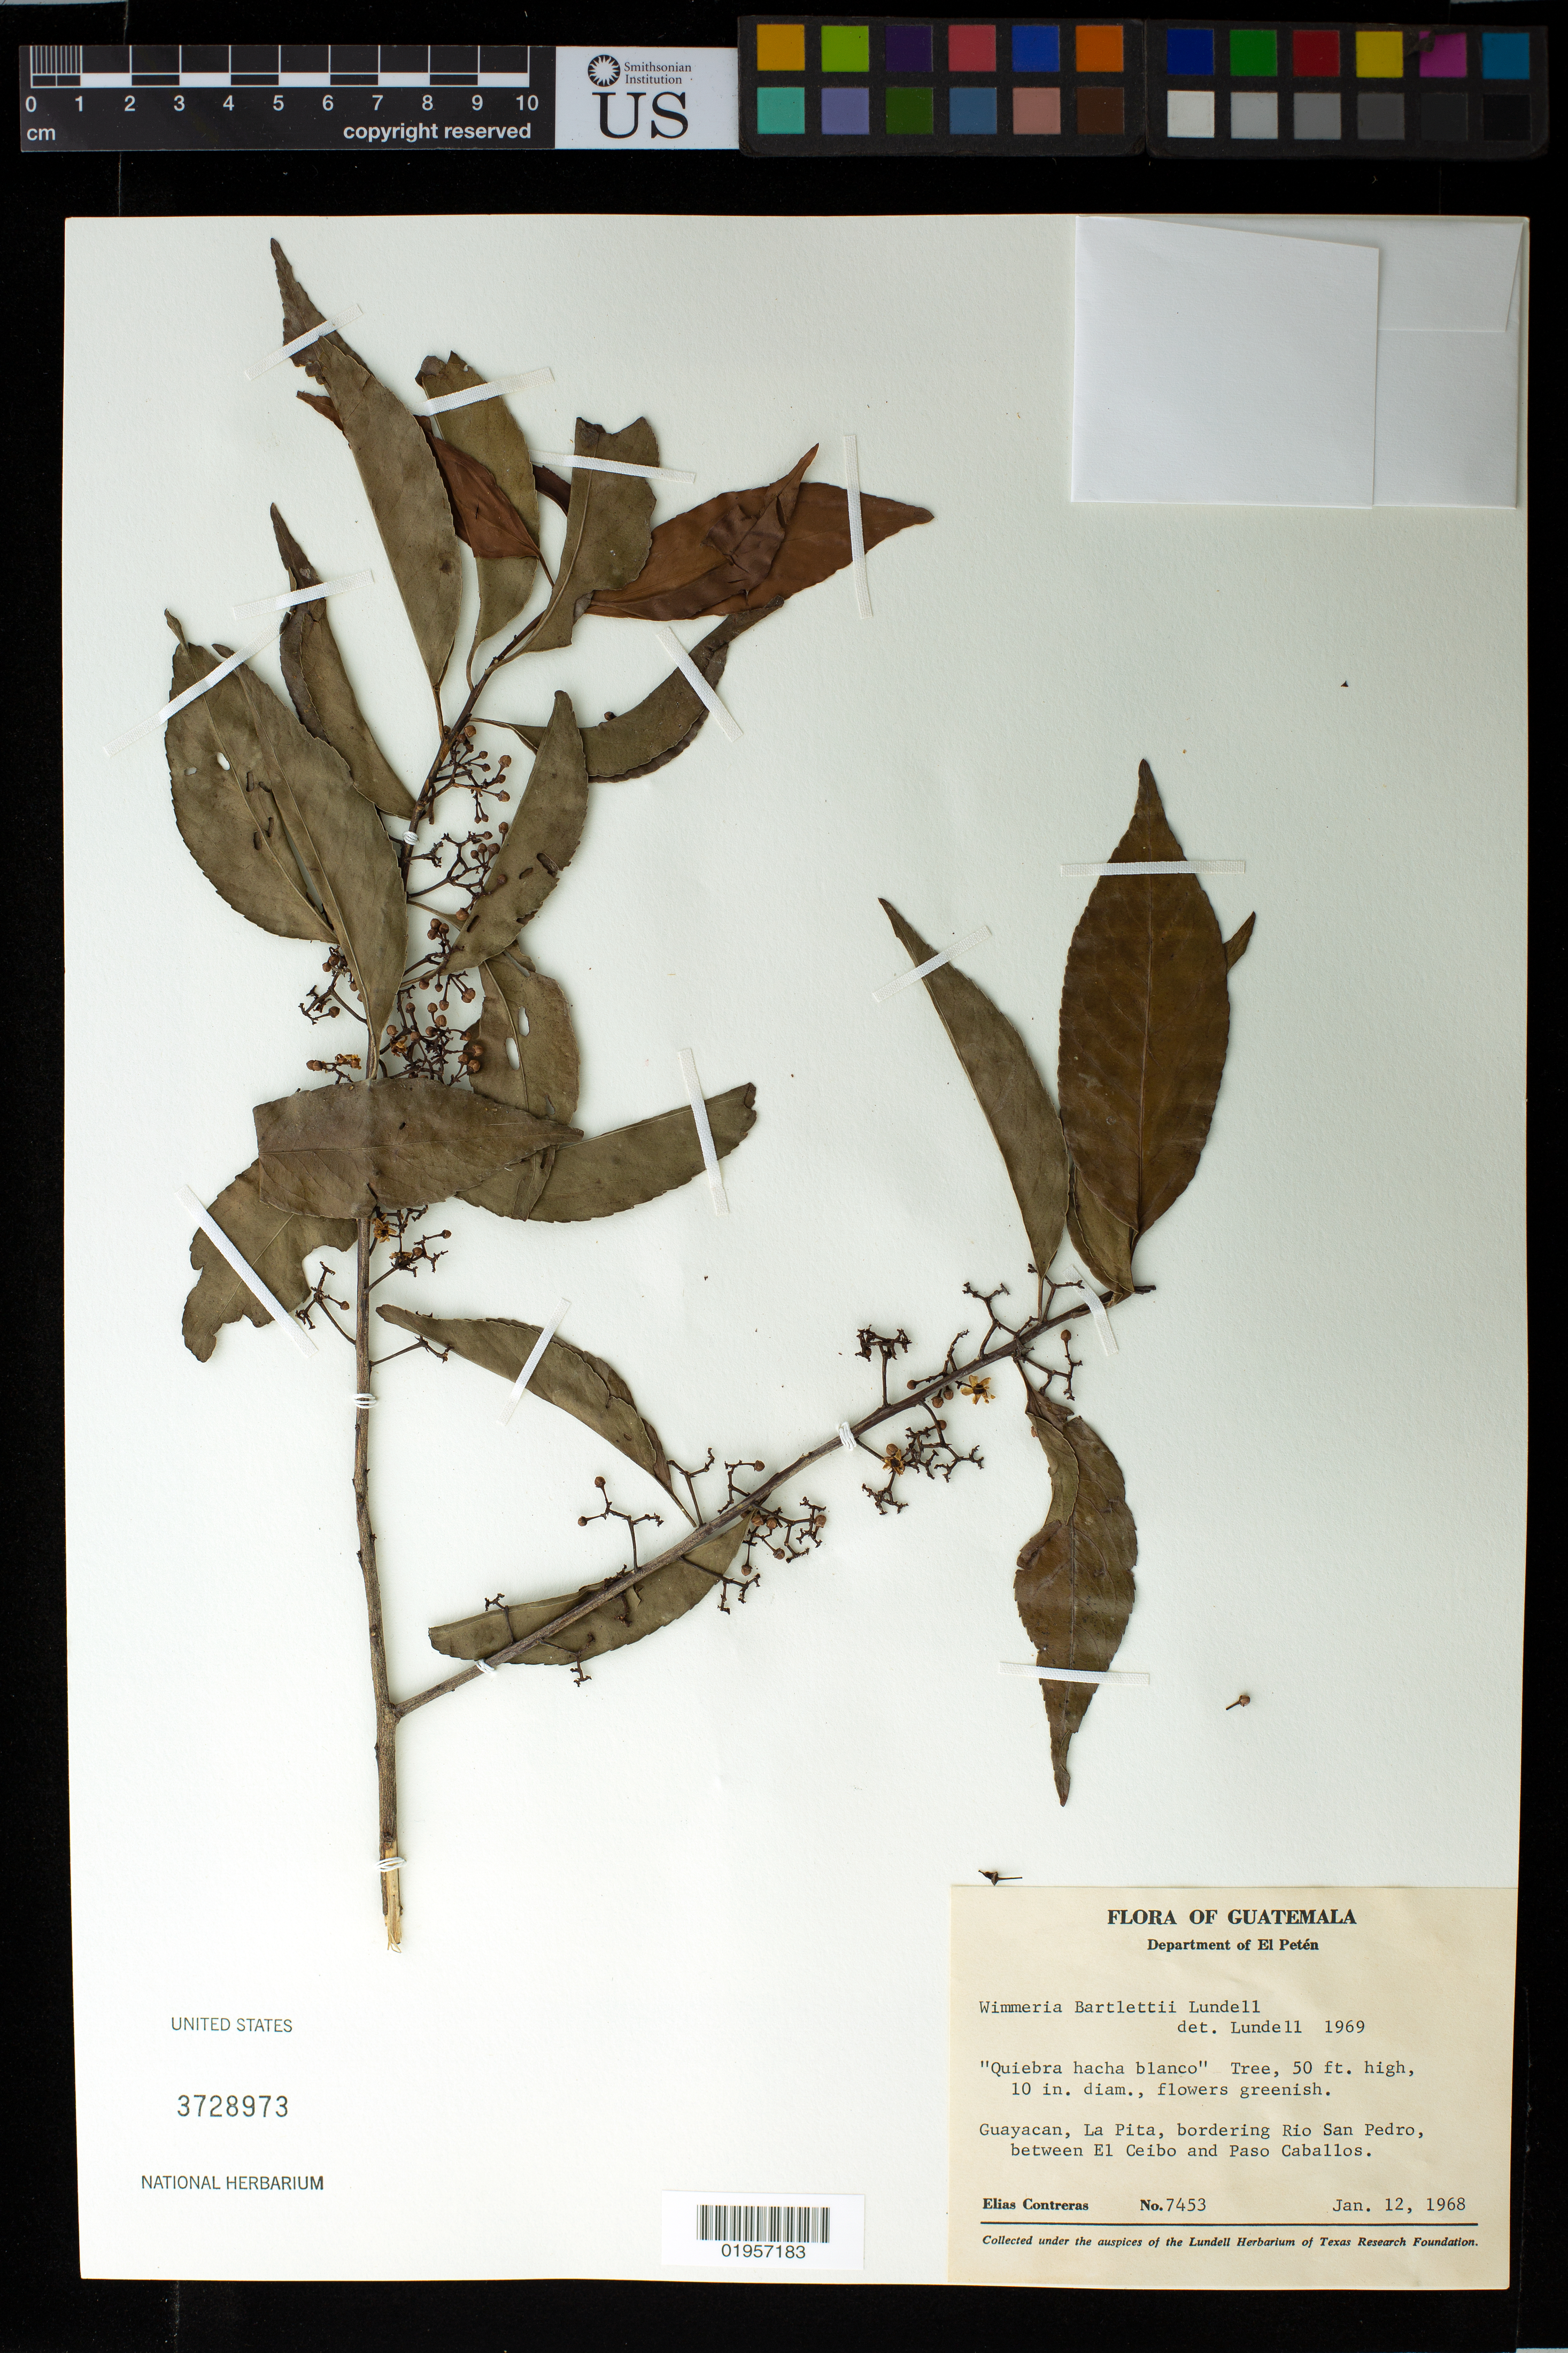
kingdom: Plantae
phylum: Tracheophyta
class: Magnoliopsida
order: Celastrales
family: Celastraceae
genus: Wimmeria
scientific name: Wimmeria bartlettii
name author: Lundell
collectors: E. Contreras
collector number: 7453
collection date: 1968-01-12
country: Guatemala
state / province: El Petén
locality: Guayacan, La Pita, bordering Rio San Pedro, between El Ceibo and Paso Caballos.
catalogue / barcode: US 3728973